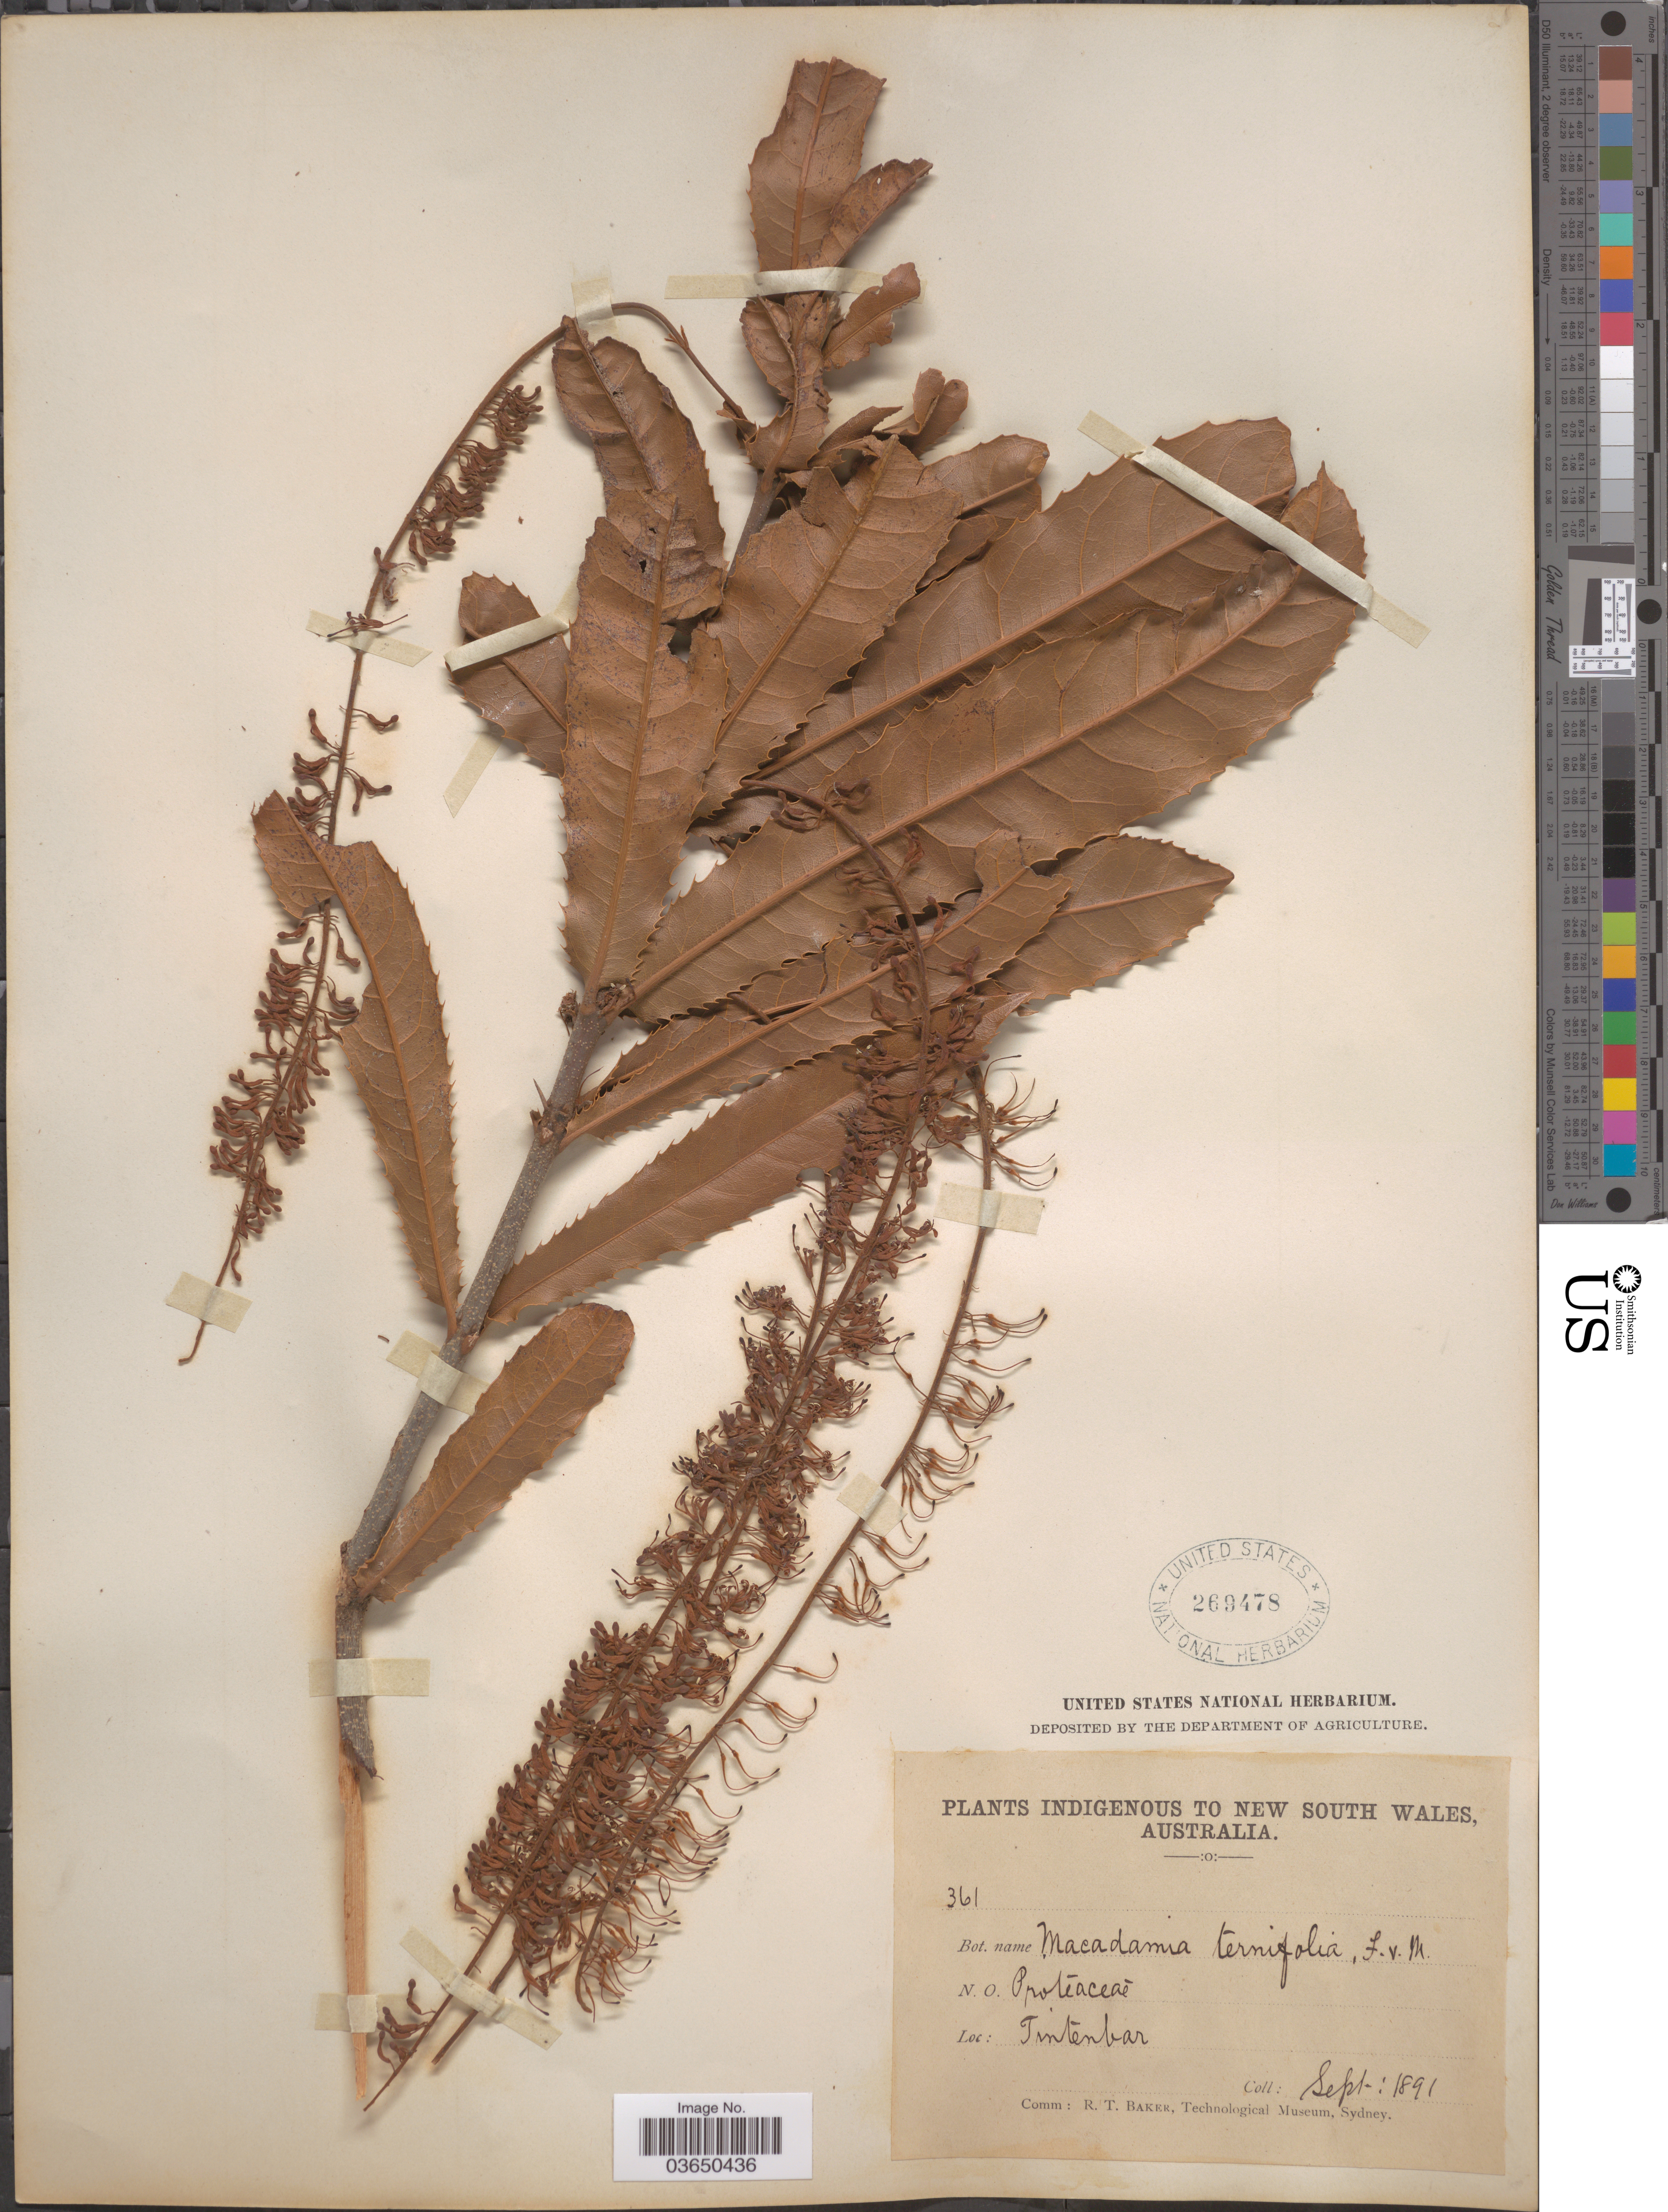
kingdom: Plantae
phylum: Tracheophyta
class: Magnoliopsida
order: Proteales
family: Proteaceae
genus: Macadamia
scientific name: Macadamia ternifolia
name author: F. Muell.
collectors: R. T. Baker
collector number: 361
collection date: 1891-09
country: Australia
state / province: New South Wales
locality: Indigenous to New South Wales. Tintenbar.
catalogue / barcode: US 269478